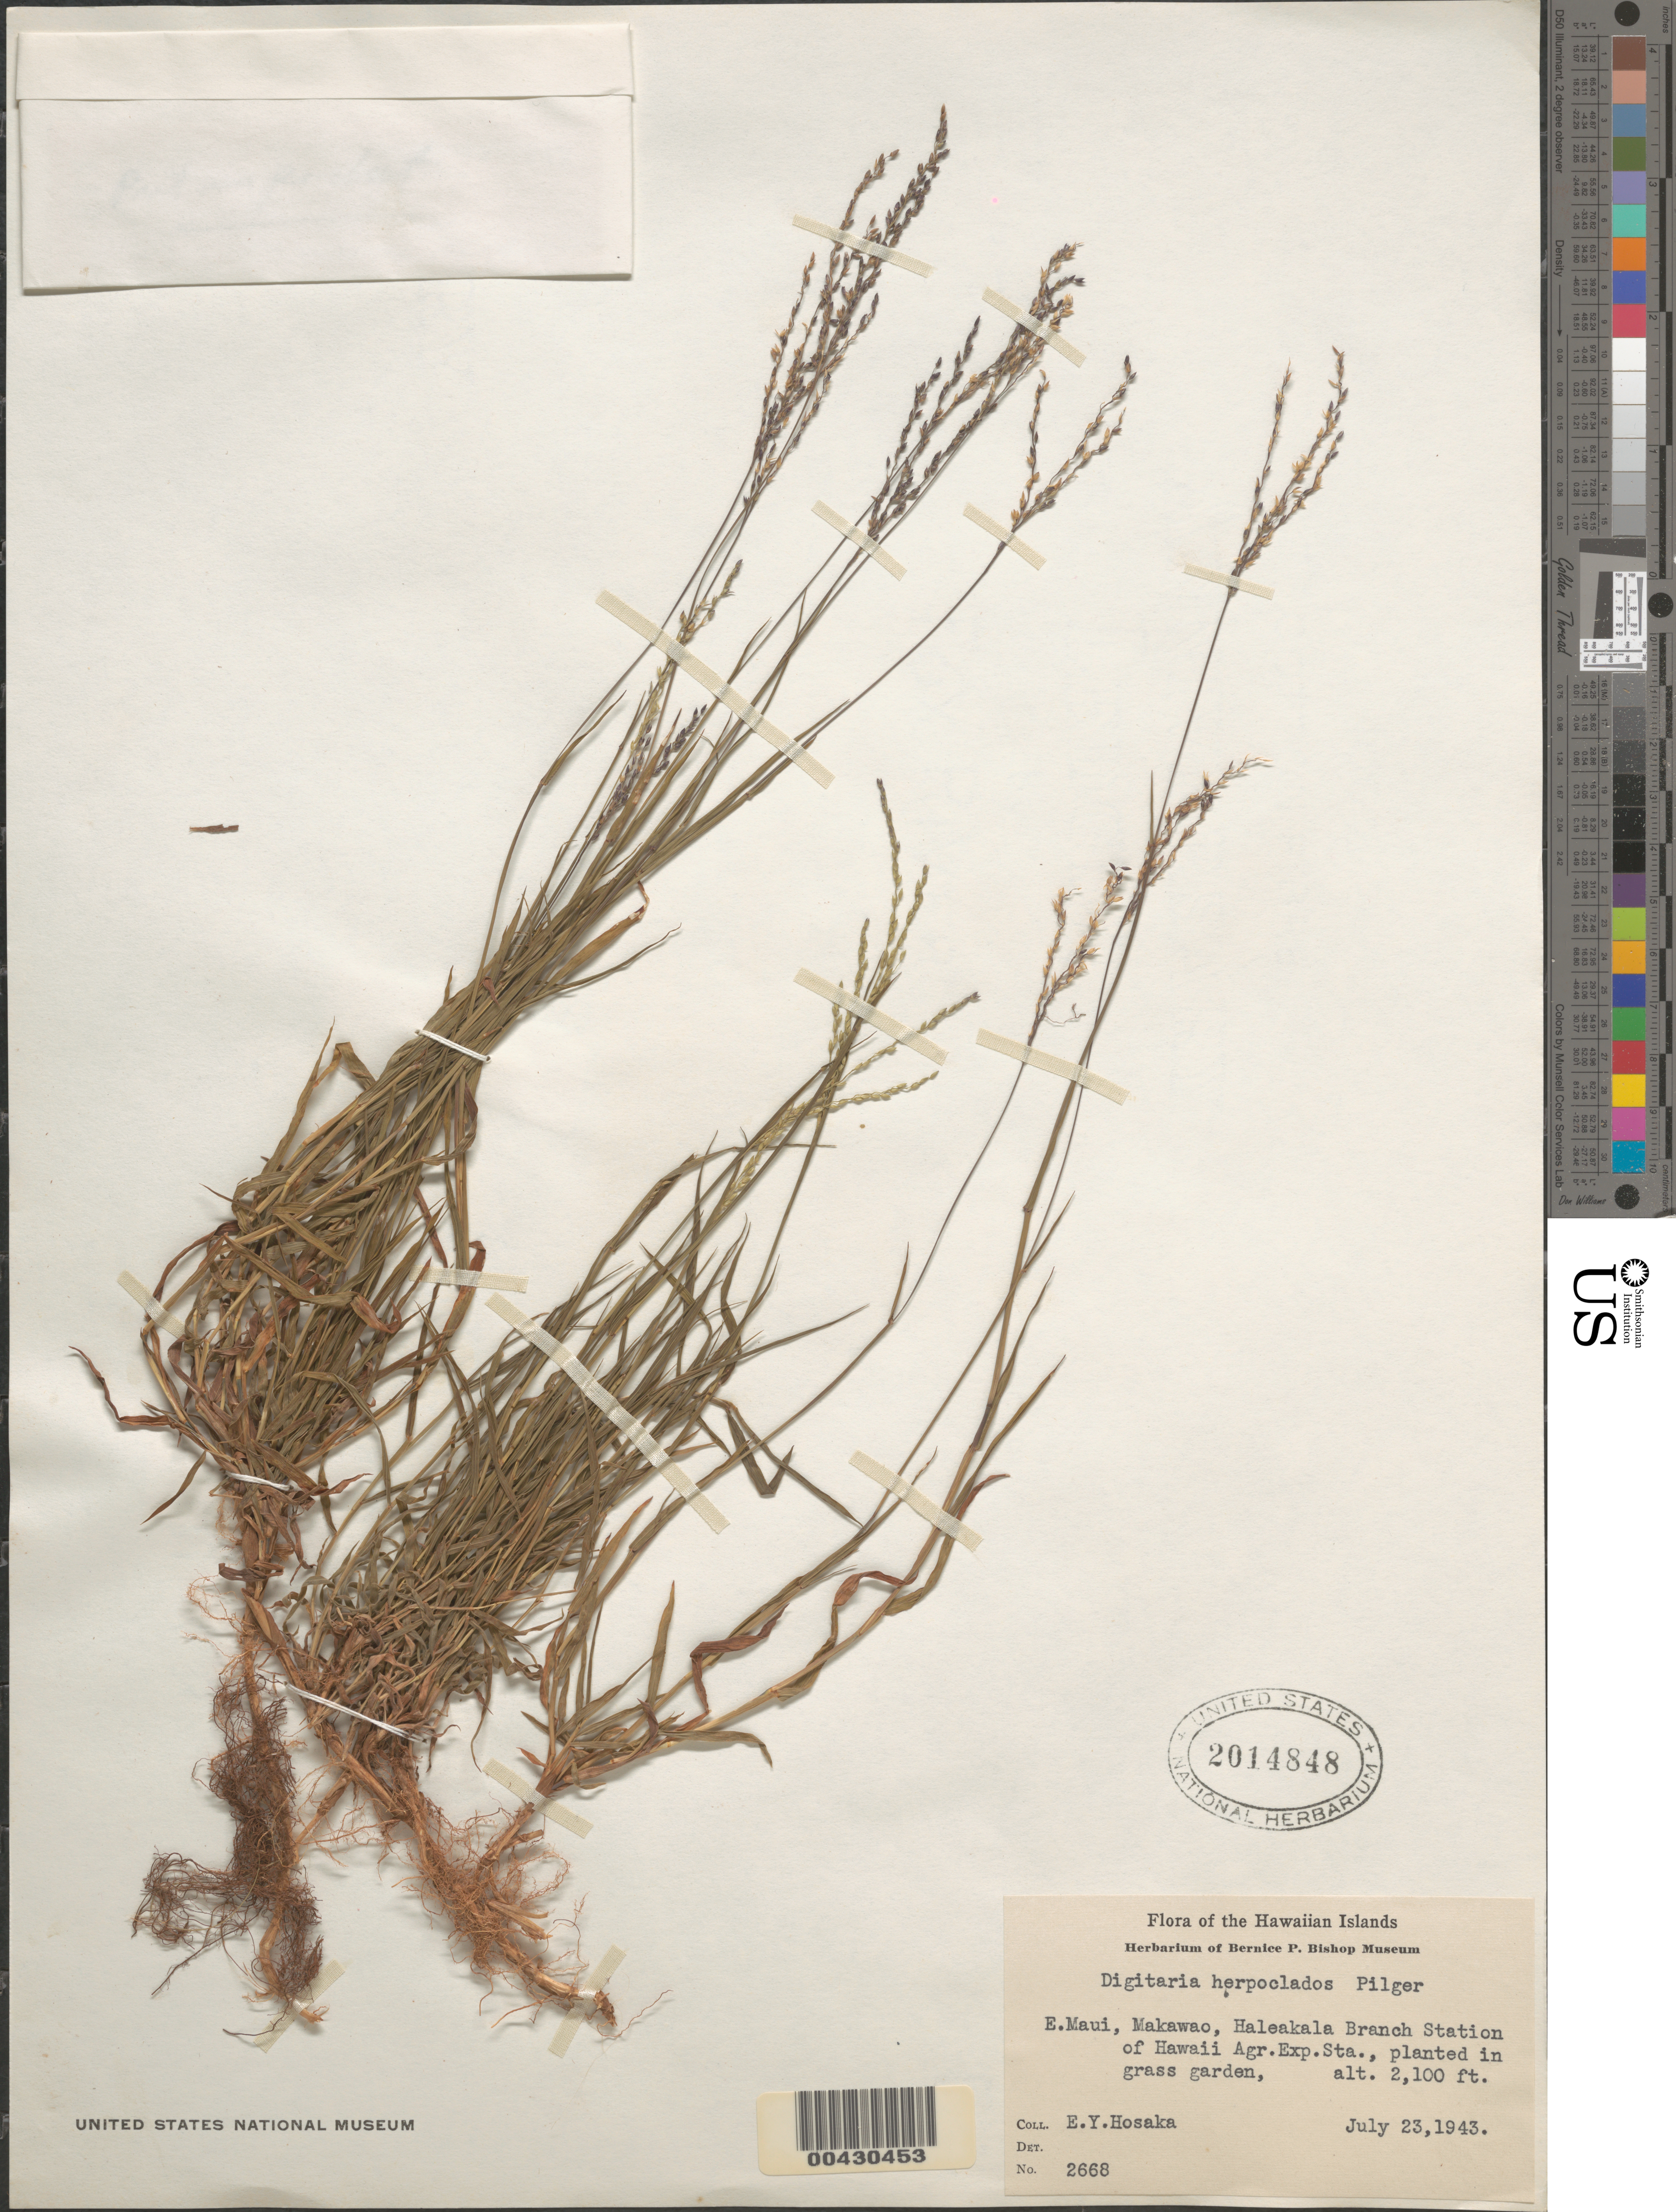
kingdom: Plantae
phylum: Tracheophyta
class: Liliopsida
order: Poales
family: Poaceae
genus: Digitaria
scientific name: Digitaria abyssinica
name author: (Hochst. ex Rich.) Stapf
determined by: Clayton, W. D.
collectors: E. Y. Hosaka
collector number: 2668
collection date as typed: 23 Jul 1943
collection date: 1943-07-23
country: United States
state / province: Hawaii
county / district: Maui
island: Maui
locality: East Maui, Makawao, Haleakala Branch Station of Hawaii Agr. Exp. Sta.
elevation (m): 640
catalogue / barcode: US 2014848